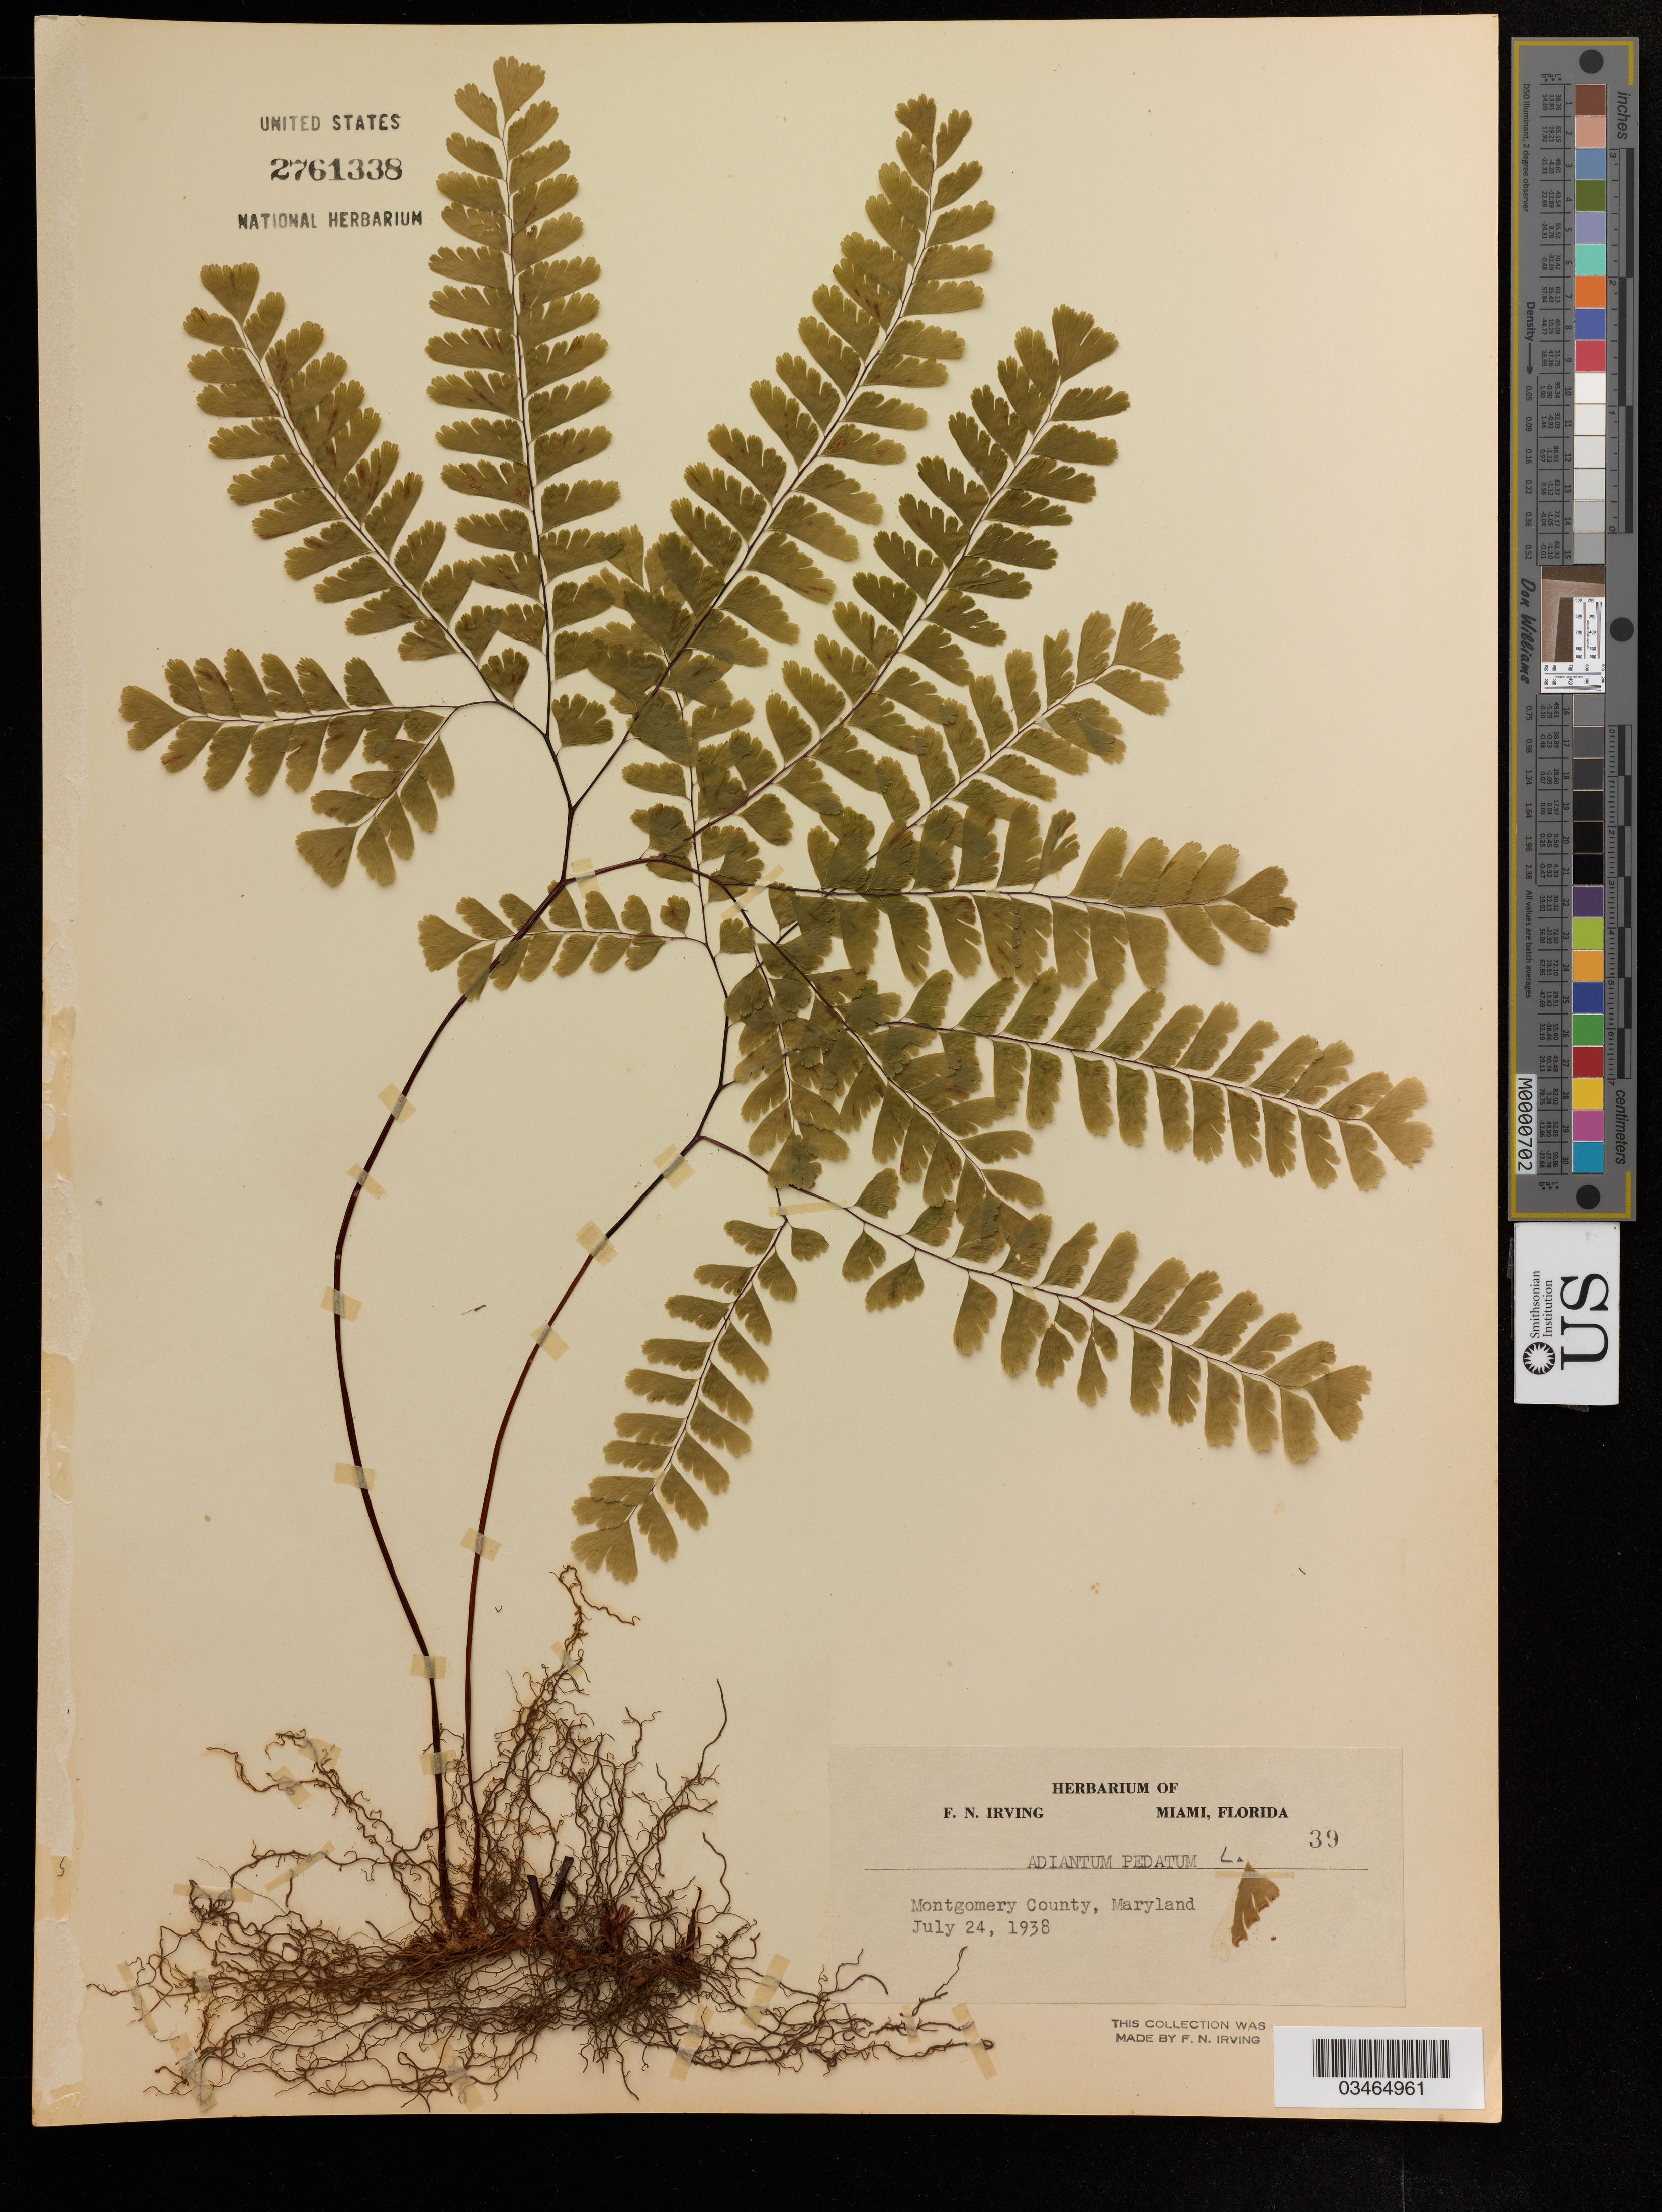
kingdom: Plantae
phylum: Tracheophyta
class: Polypodiopsida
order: Polypodiales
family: Pteridaceae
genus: Adiantum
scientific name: Adiantum pedatum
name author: L.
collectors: F. Irving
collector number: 39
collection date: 1938-07-24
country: United States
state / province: Maryland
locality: Montgomery County.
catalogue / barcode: US 2761338